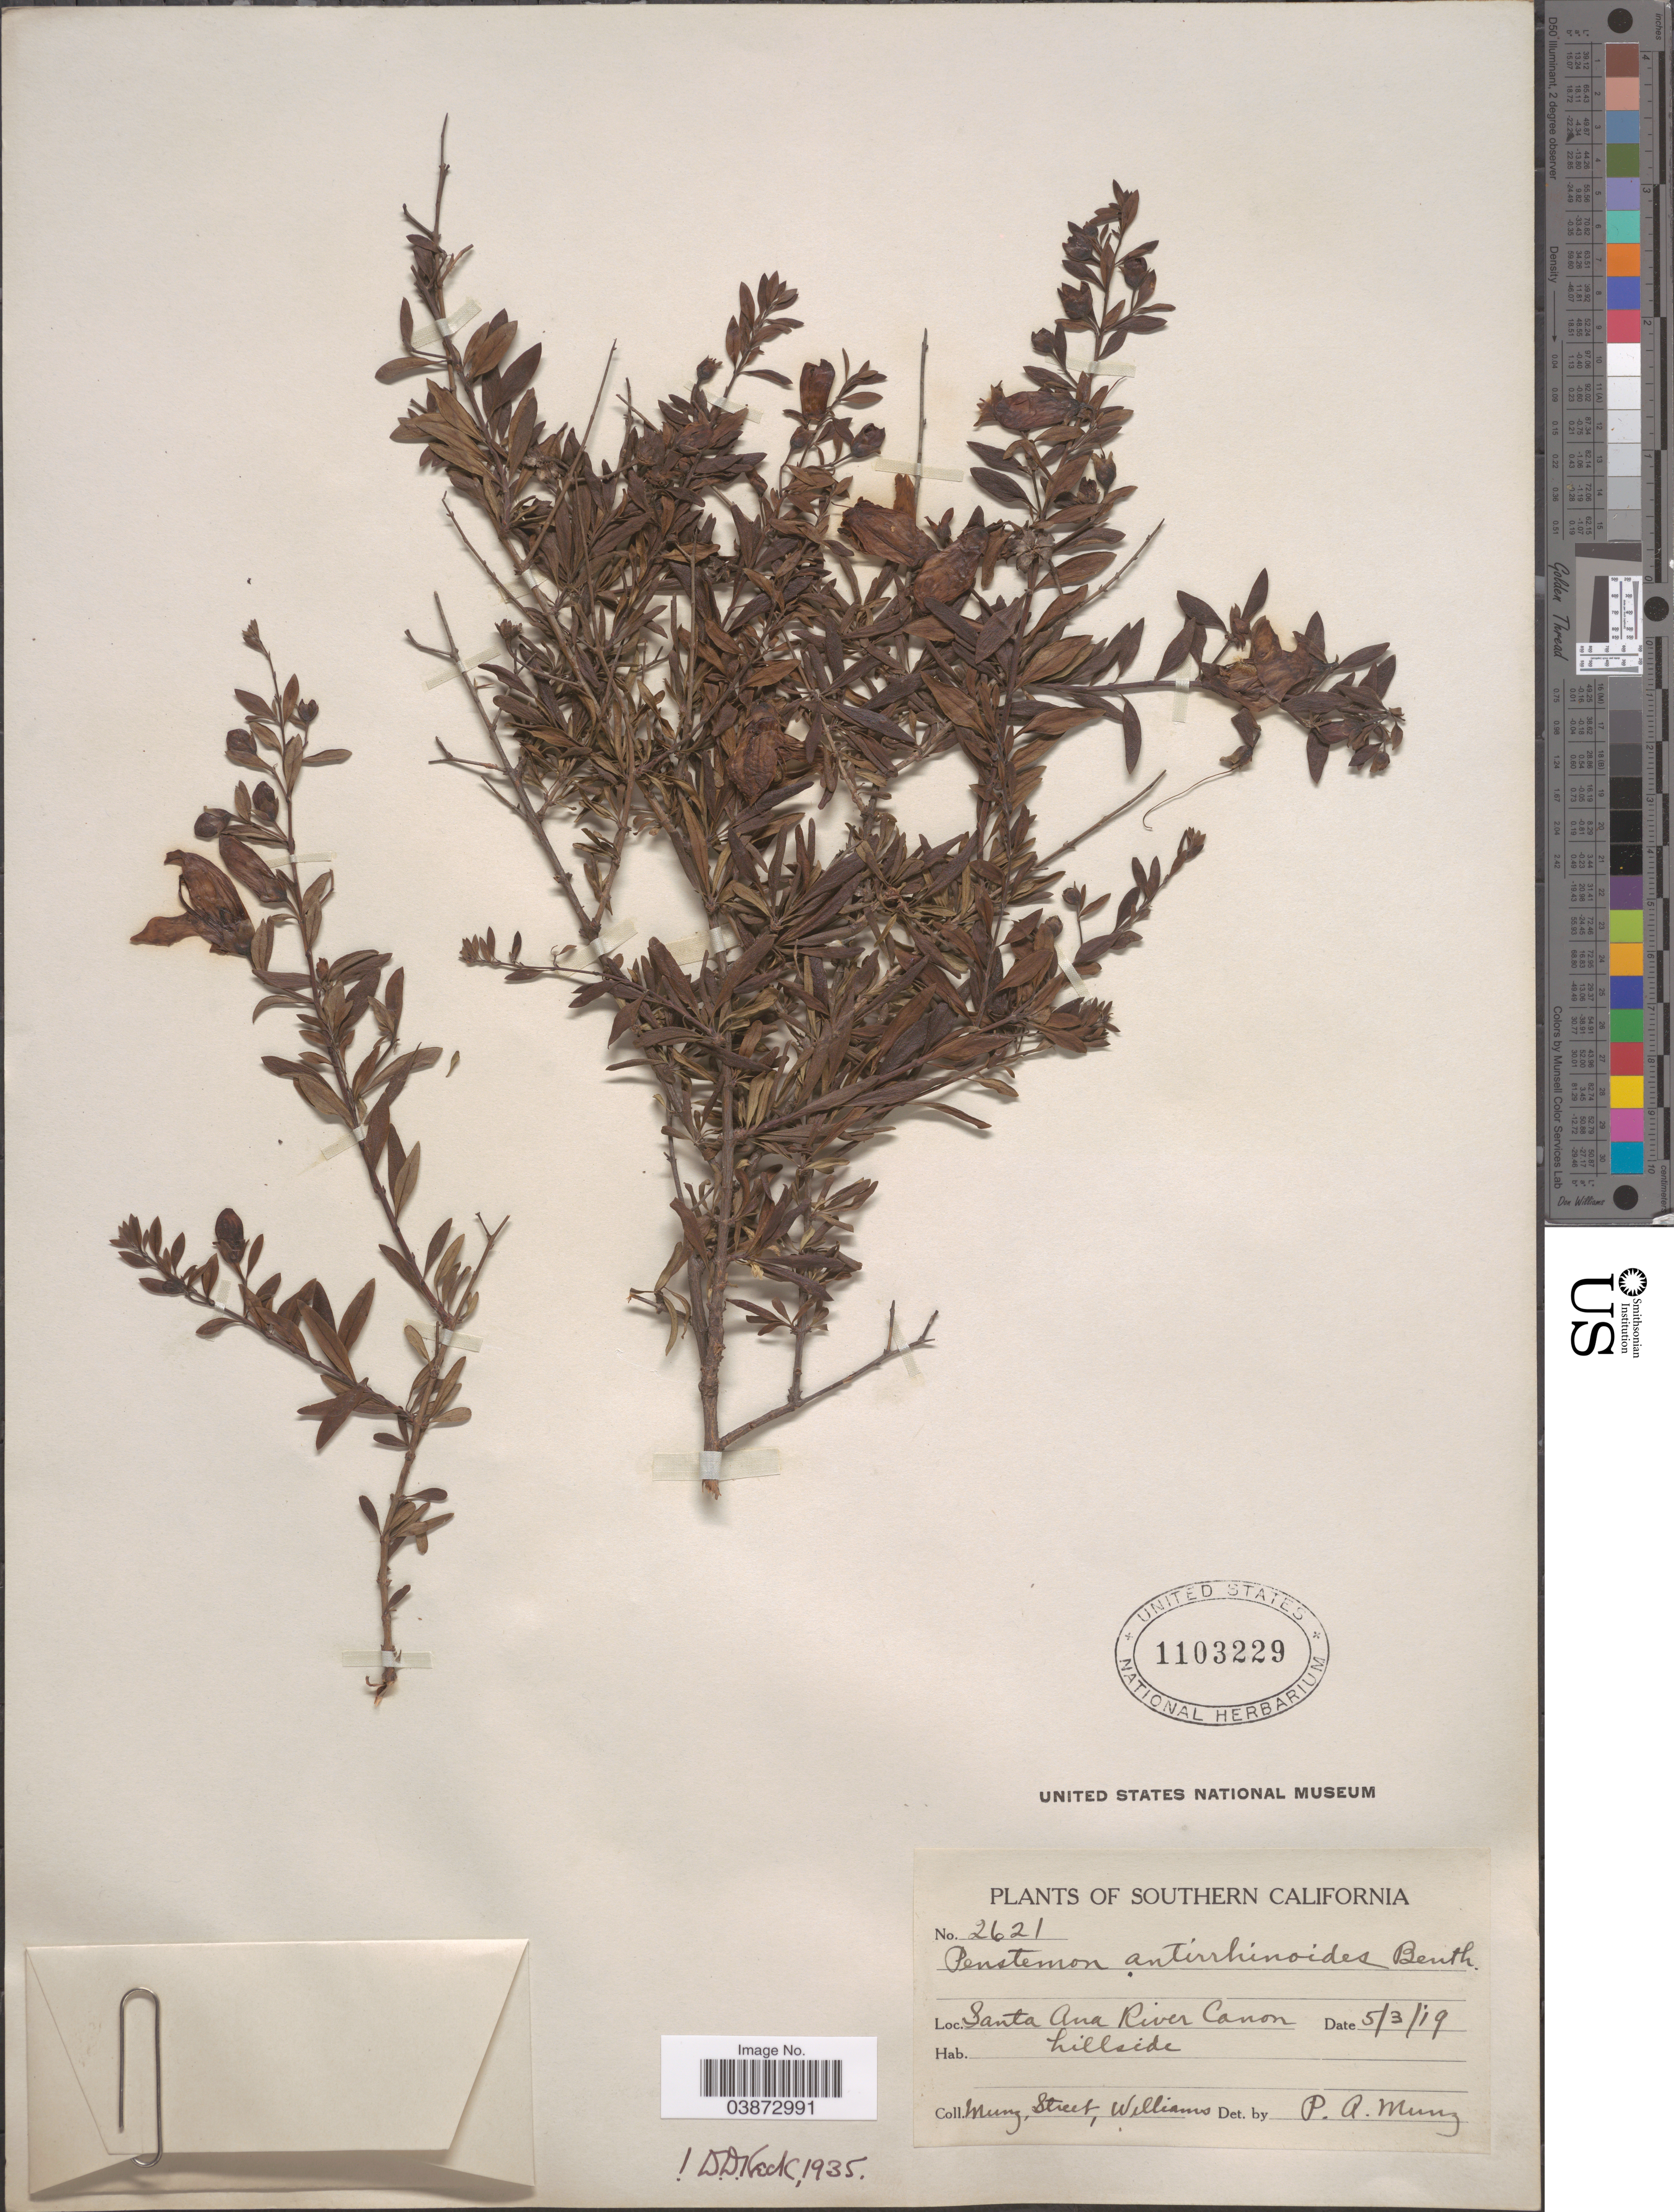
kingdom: Plantae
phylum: Tracheophyta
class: Magnoliopsida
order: Lamiales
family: Plantaginaceae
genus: Penstemon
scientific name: Penstemon antirrhinoides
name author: Benth.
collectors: -. Munz, -. Street & -- Williams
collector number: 2621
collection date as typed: Transcribed d/m/y: 3/5/19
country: United States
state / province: California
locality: Southern California. Santa Ana River Canon.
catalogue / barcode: US 1103229